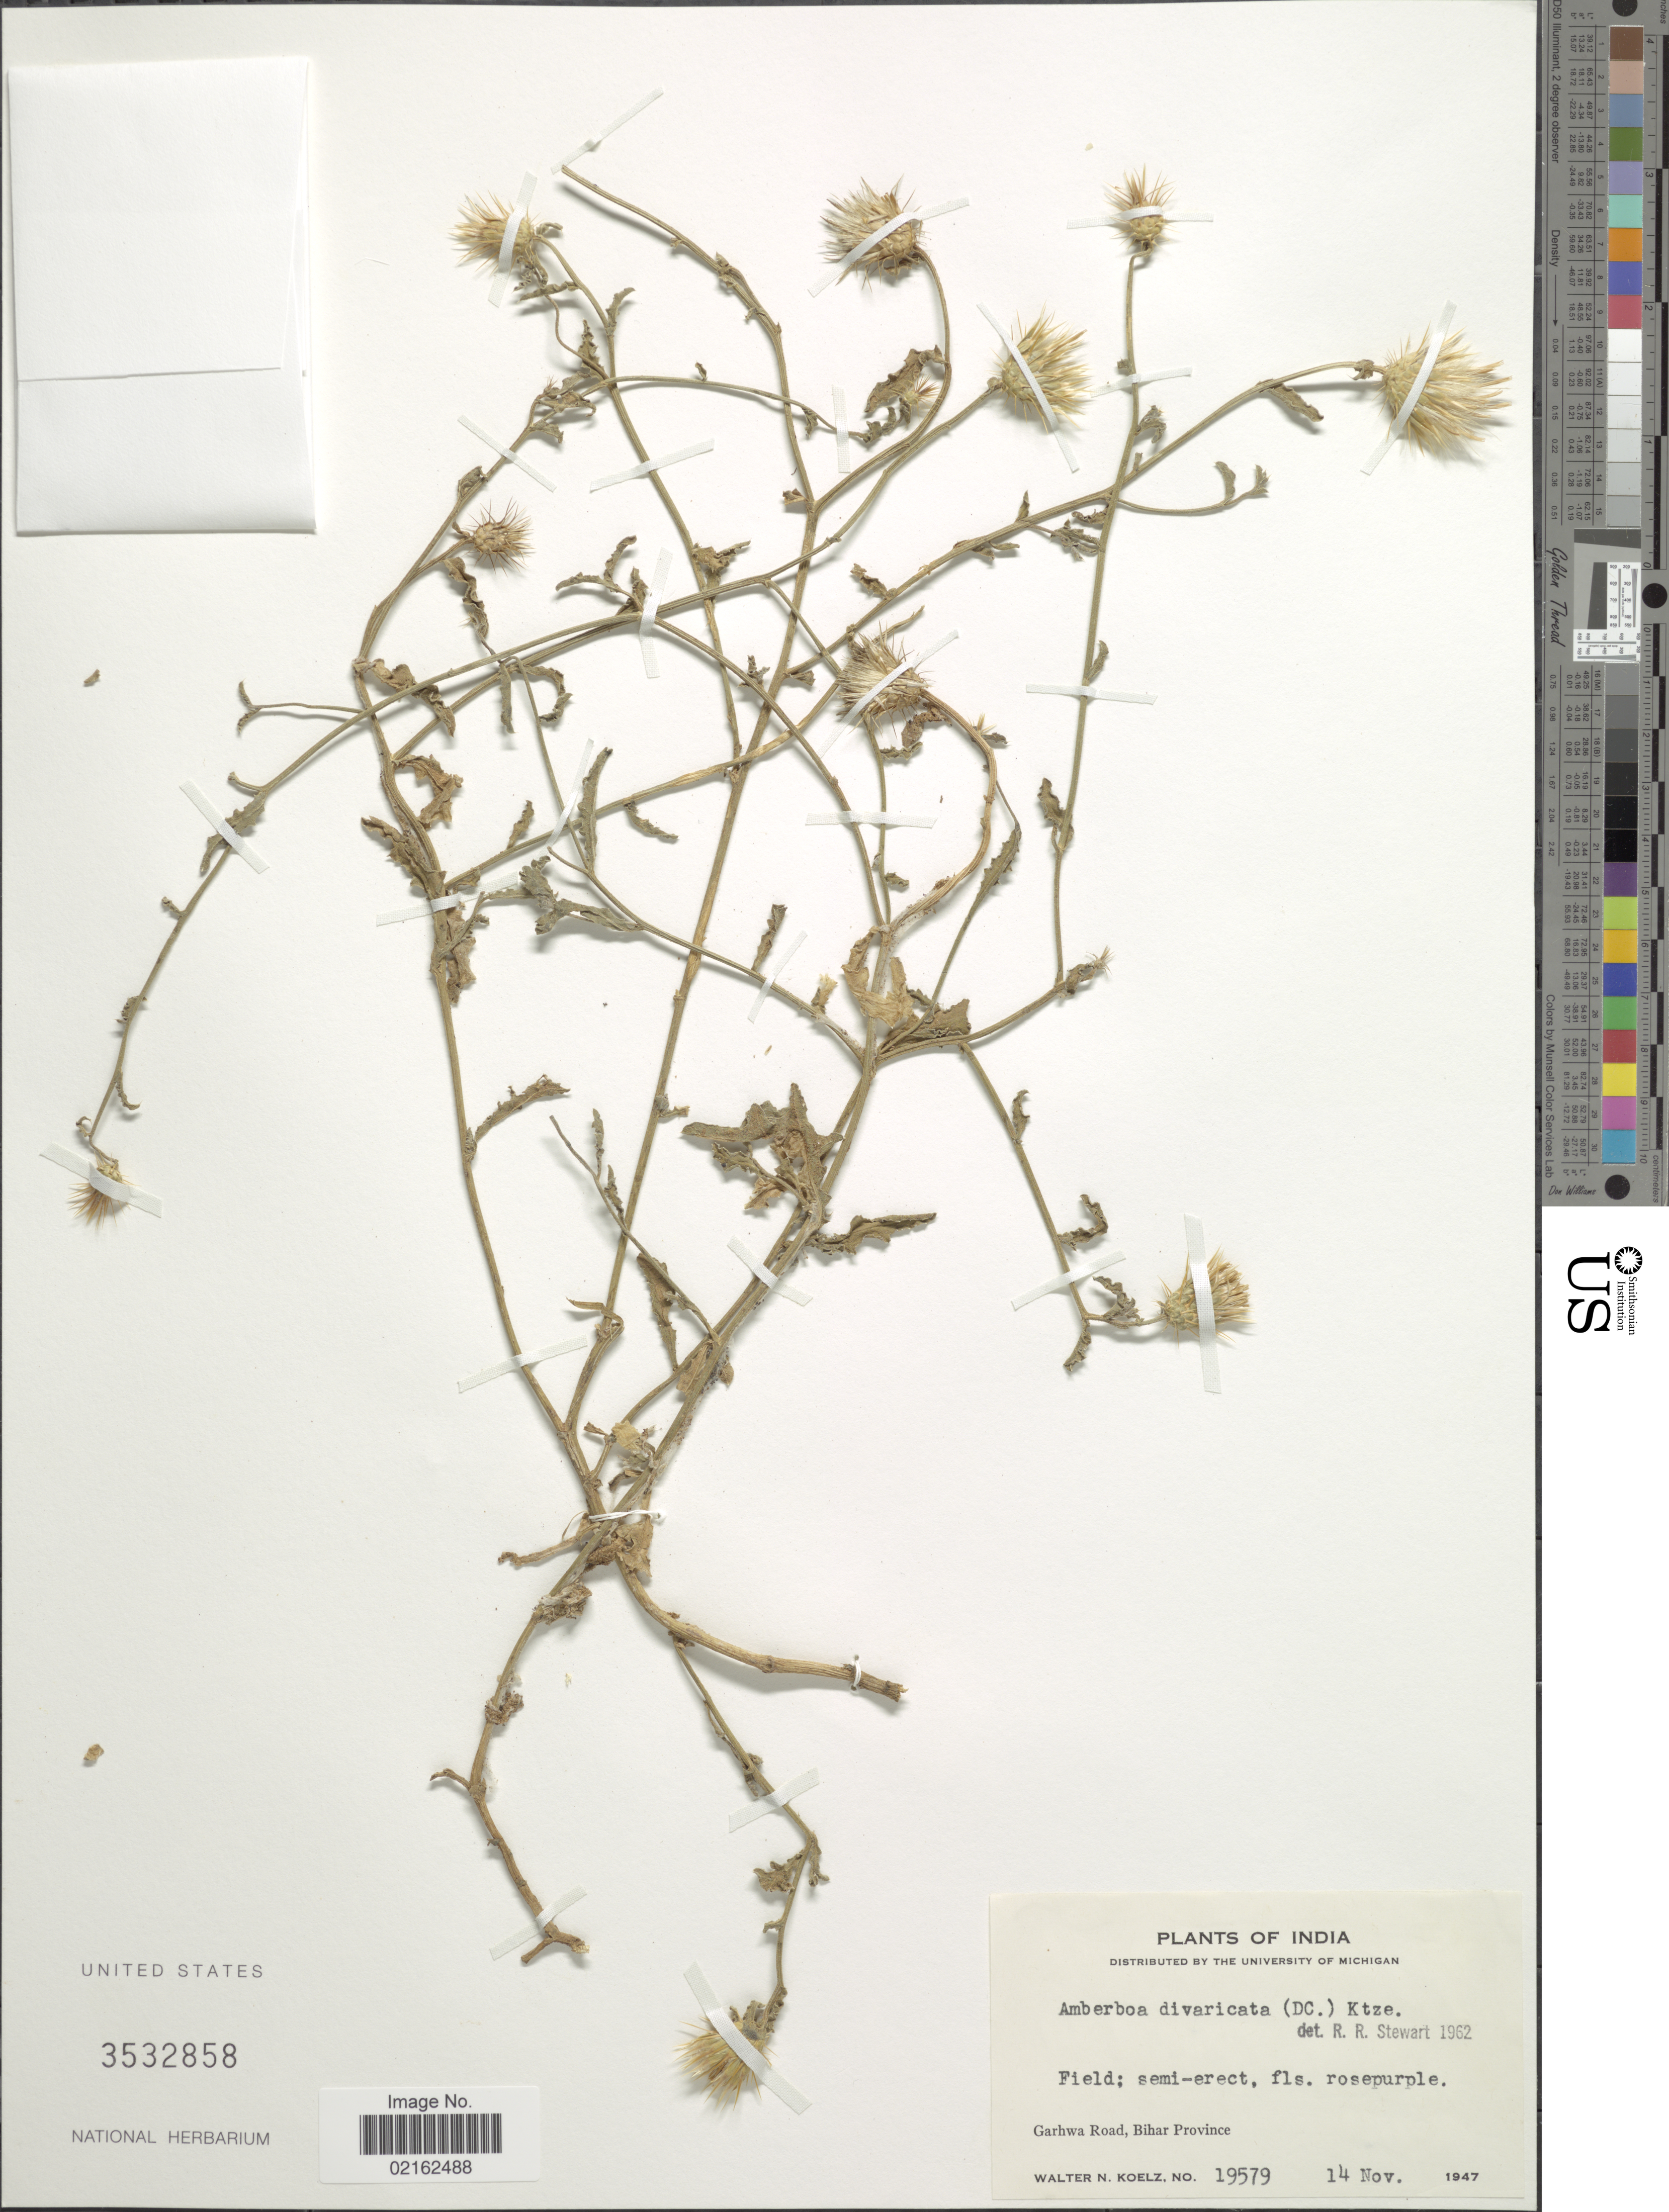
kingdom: Plantae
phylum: Tracheophyta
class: Magnoliopsida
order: Asterales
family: Asteraceae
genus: Amberboa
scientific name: Amberboa divaricata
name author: (DC.) Kuntze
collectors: W. N. Koelz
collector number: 19579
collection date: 1947-11-14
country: India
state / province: Bihar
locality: Garhwa Road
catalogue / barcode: US 3532858